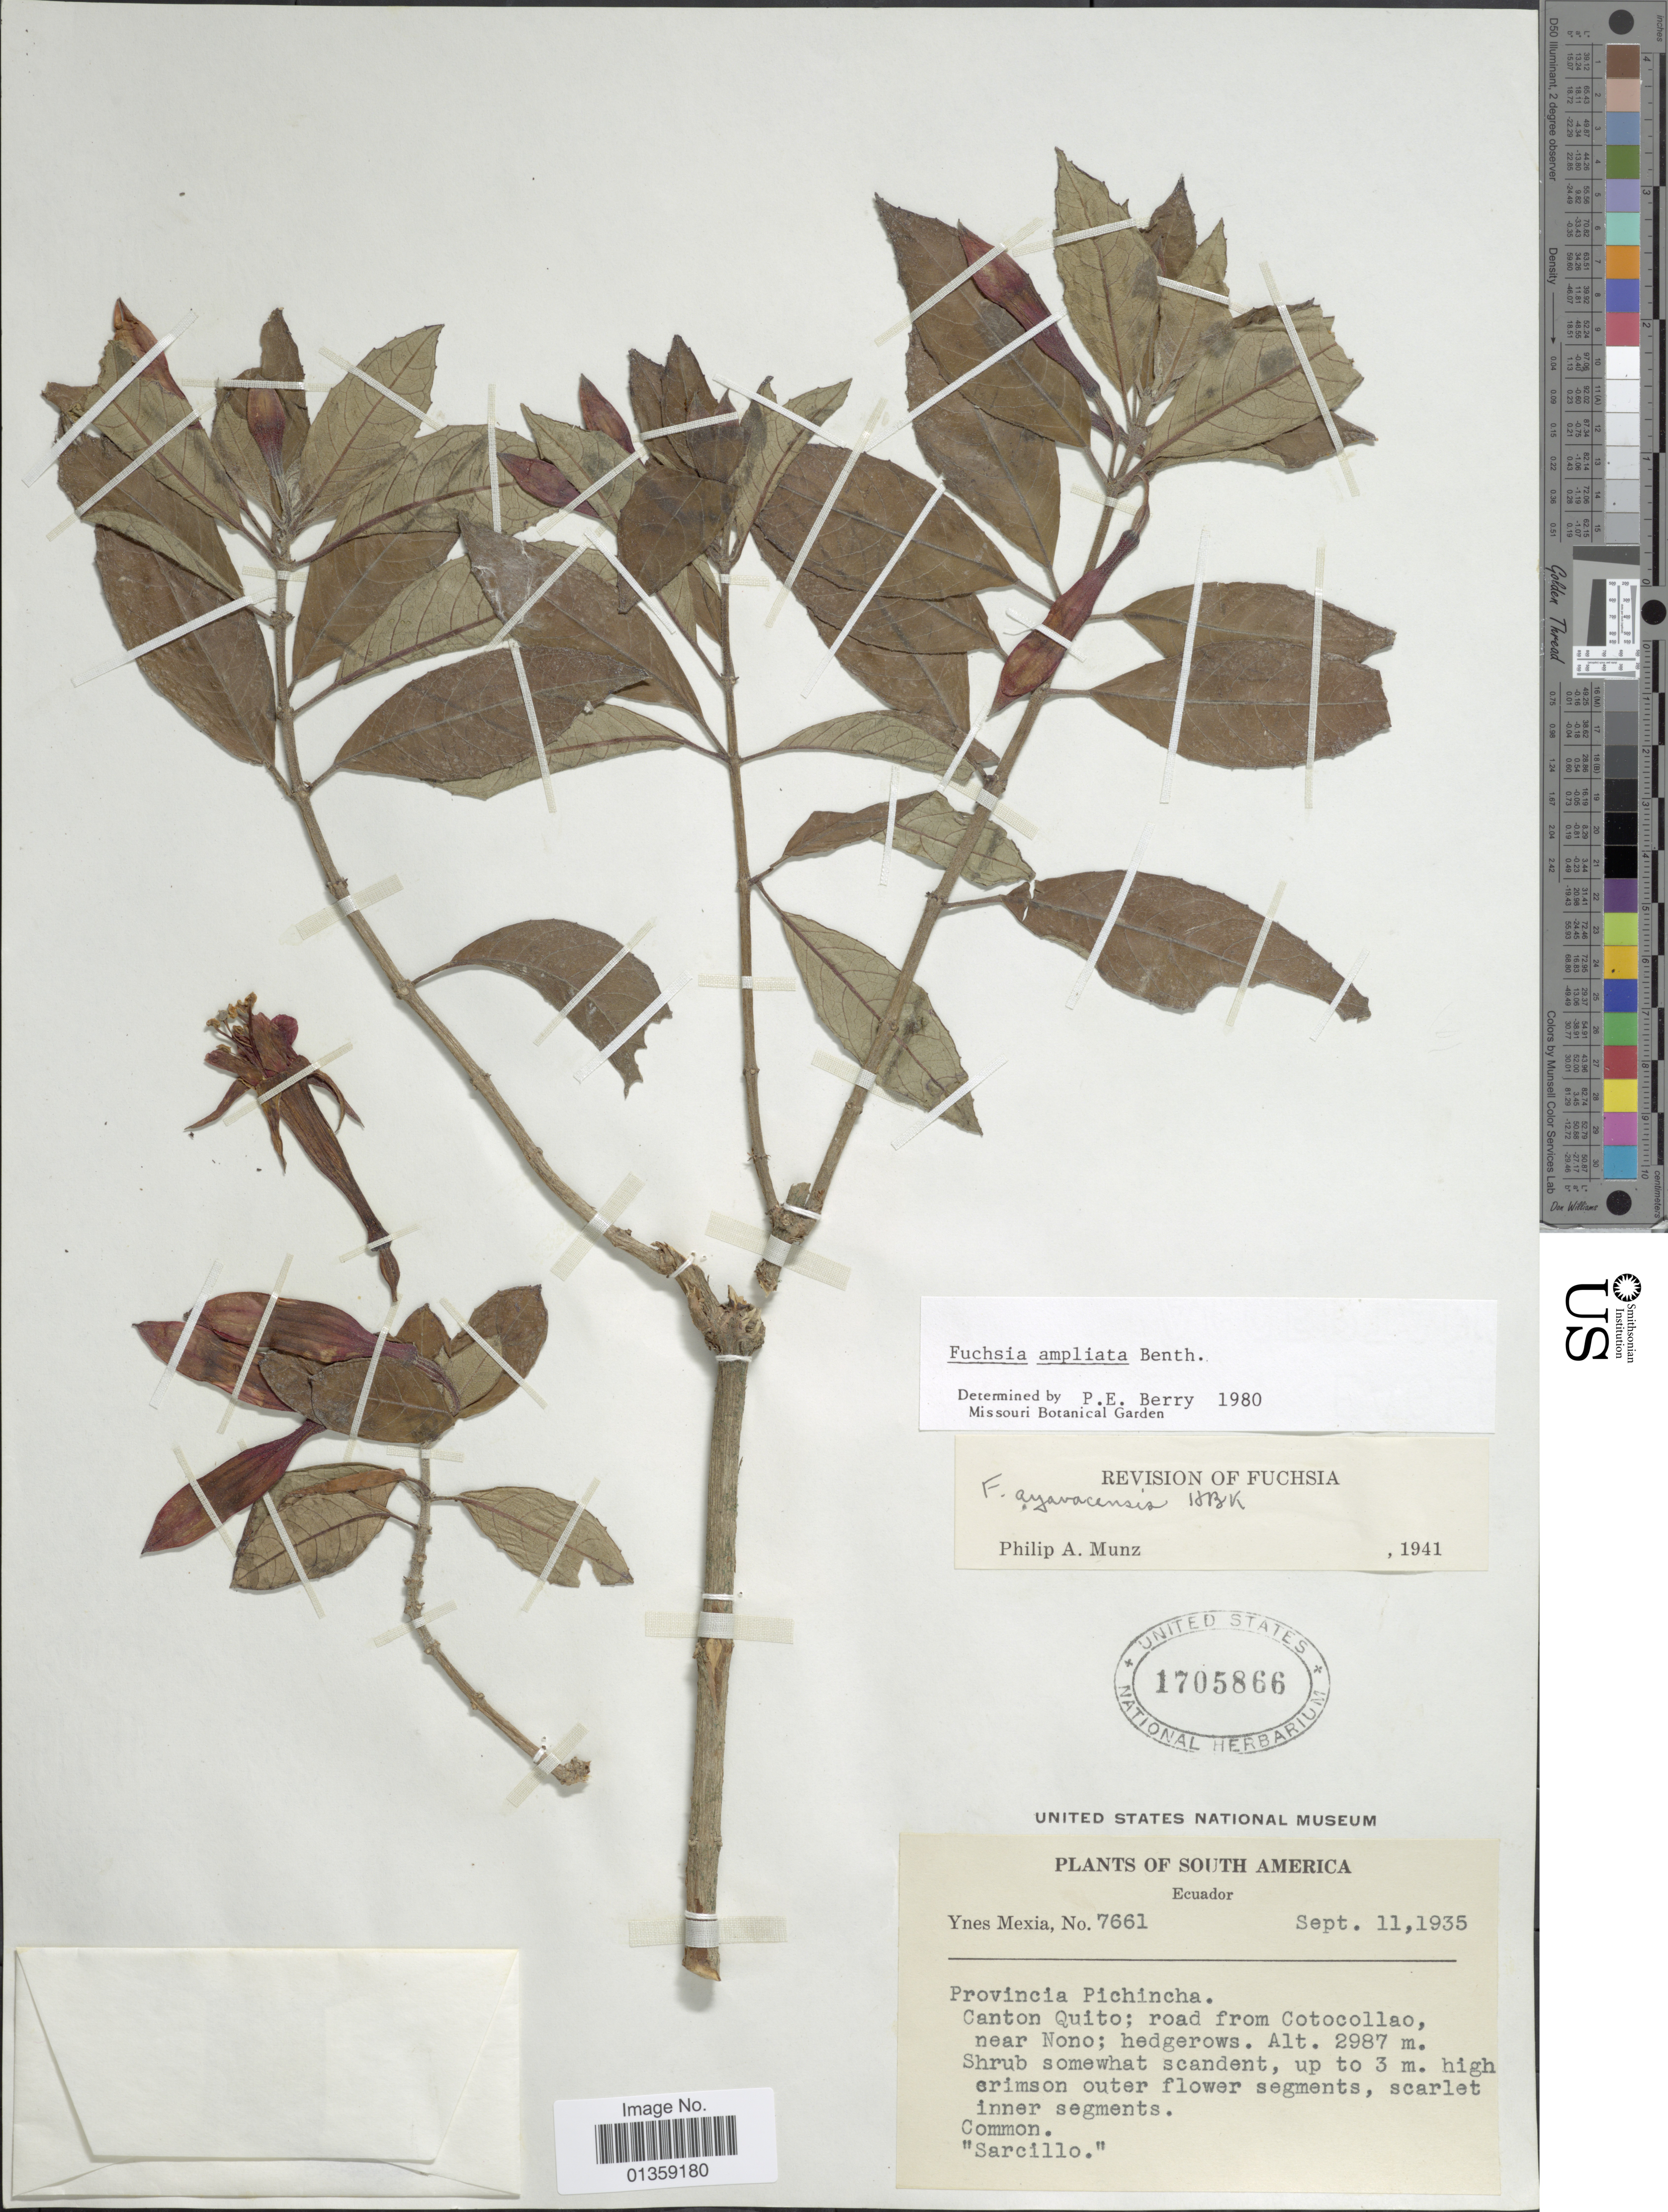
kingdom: Plantae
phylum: Tracheophyta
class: Magnoliopsida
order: Myrtales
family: Onagraceae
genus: Fuchsia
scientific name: Fuchsia ampliata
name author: Benth.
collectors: Y. Mexia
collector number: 7661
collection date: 1935-09-11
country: Ecuador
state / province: Pichincha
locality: Canton Quito; road from Cotocollao, near Nono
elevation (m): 2987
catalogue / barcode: US 1705866